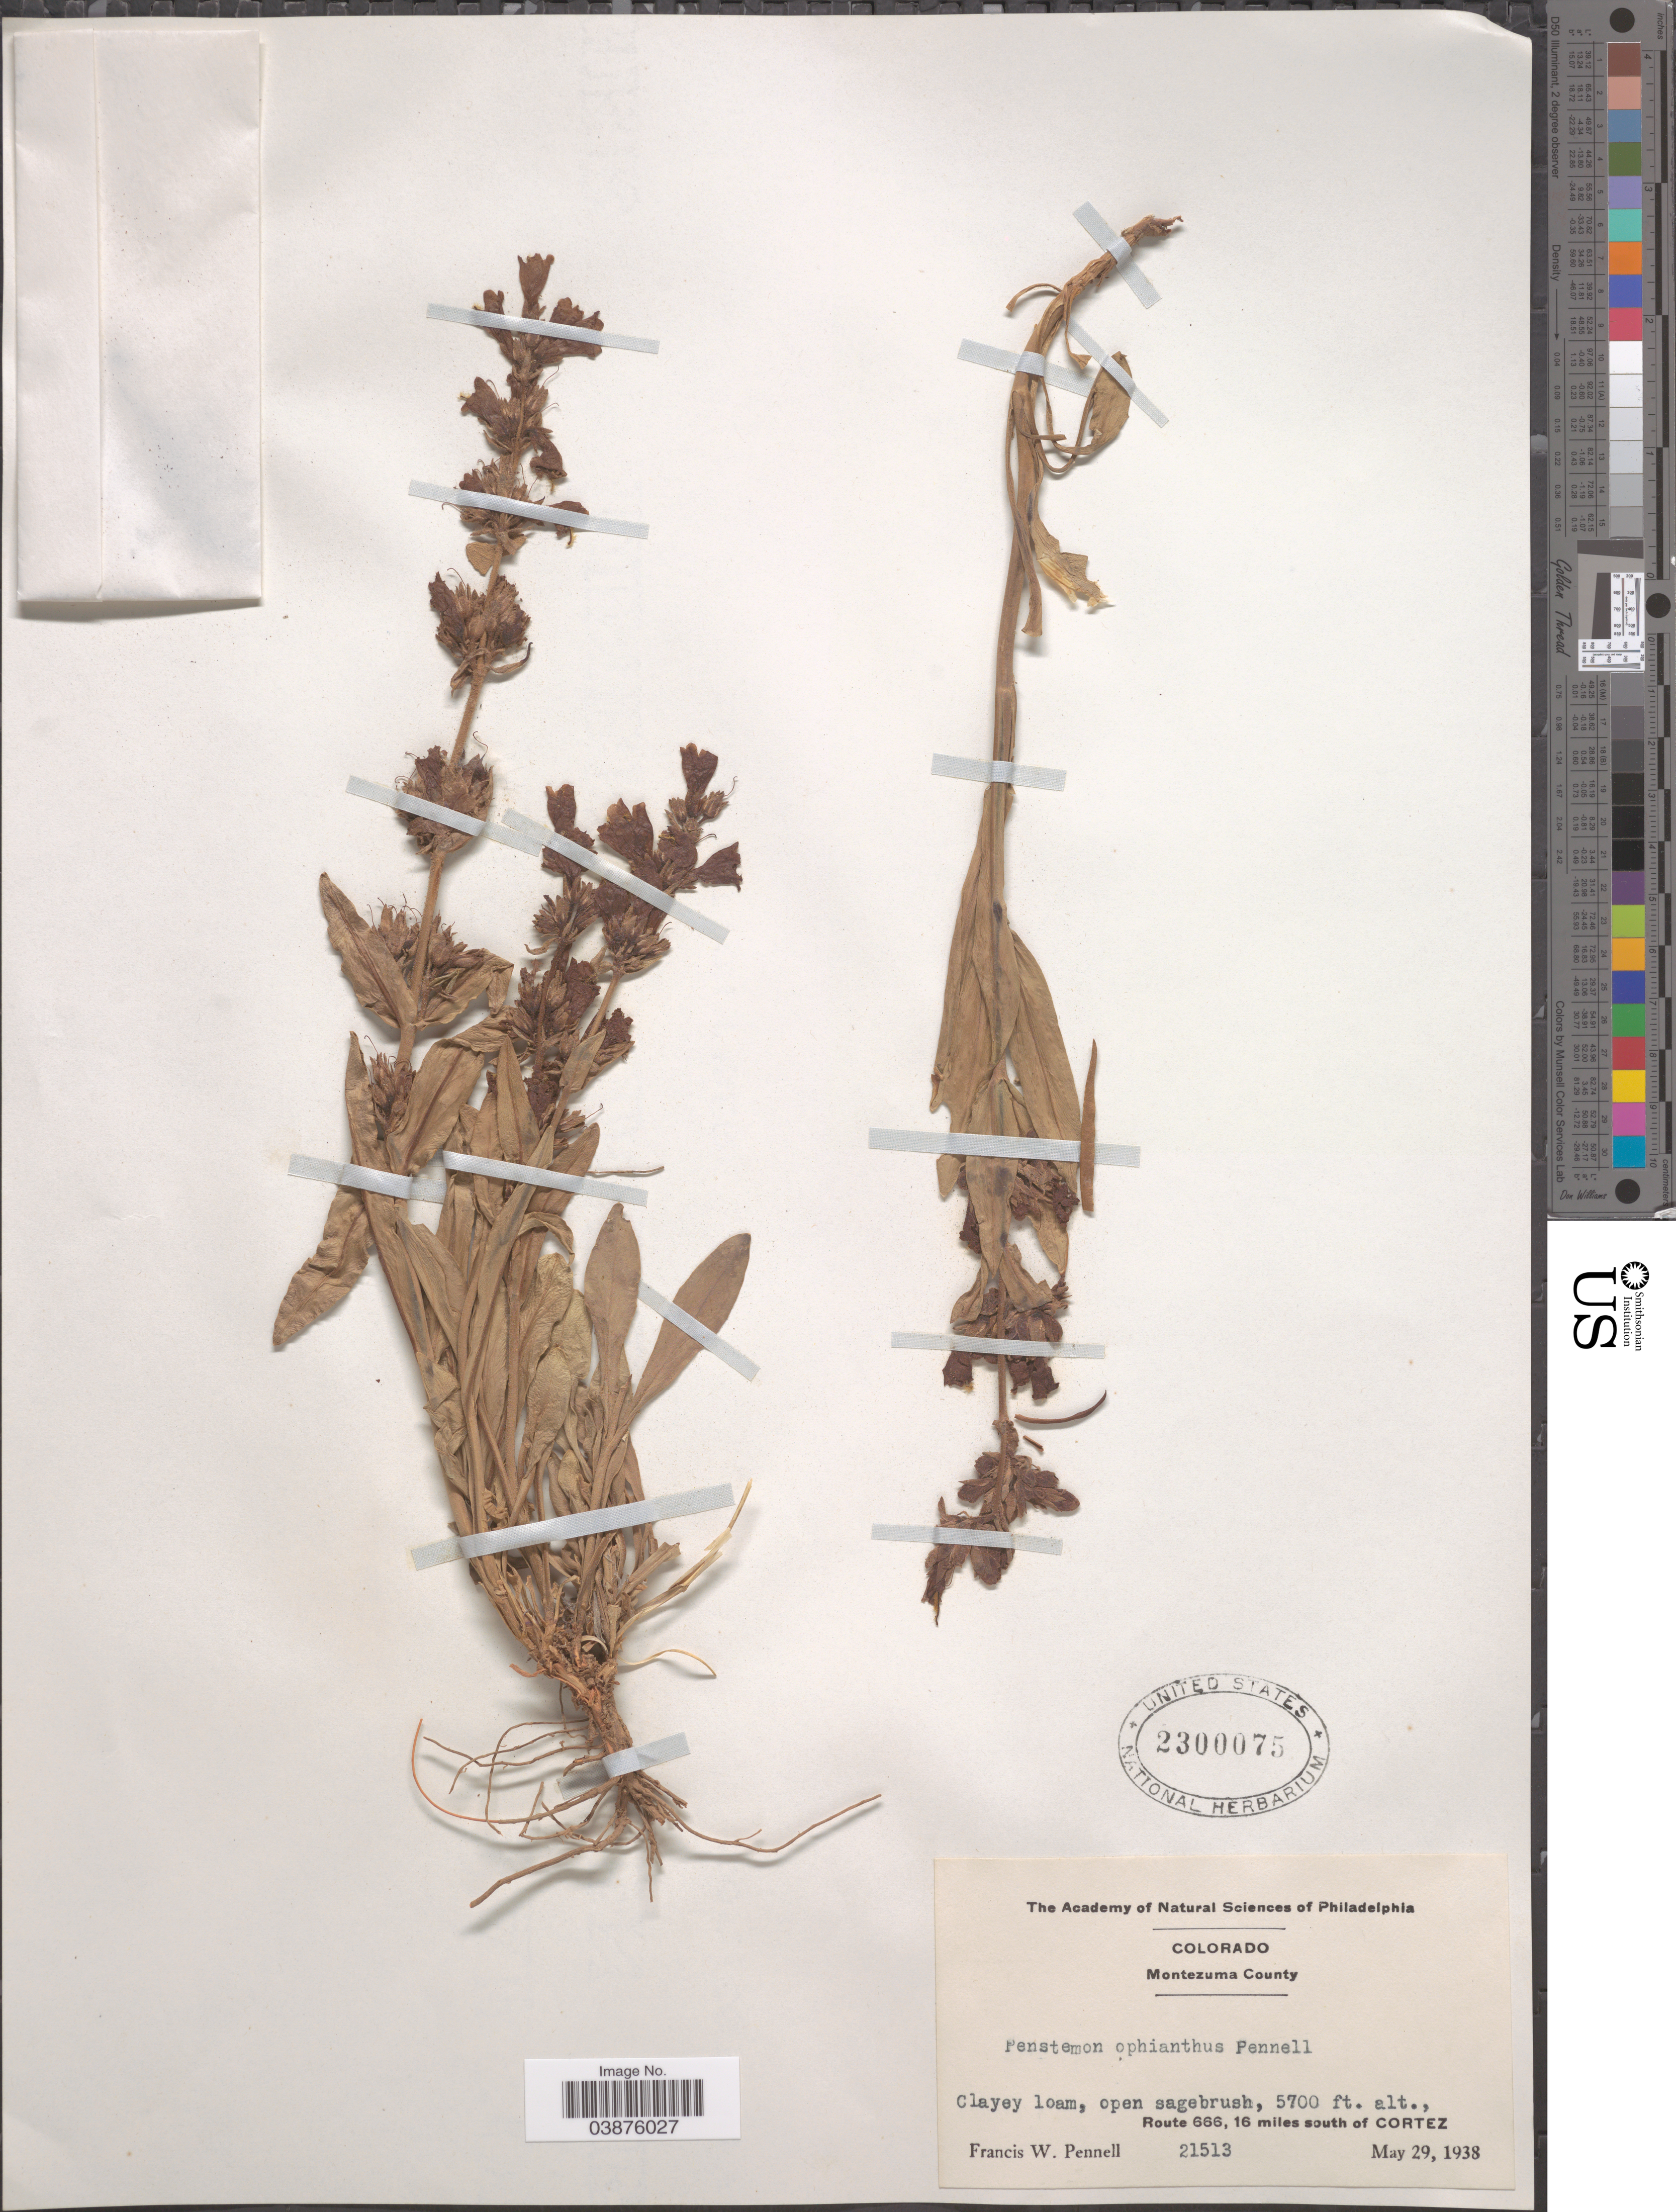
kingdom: Plantae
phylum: Tracheophyta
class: Magnoliopsida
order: Lamiales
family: Plantaginaceae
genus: Penstemon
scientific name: Penstemon jamesii subsp. ophianthus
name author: (Pennell) D.D. Keck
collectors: F. W. Pennell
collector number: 21513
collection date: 1938-05-29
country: United States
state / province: Colorado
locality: Montezuma County. Route 666, 16 miles south of Cortez.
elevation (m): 1737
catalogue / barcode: US 2300075